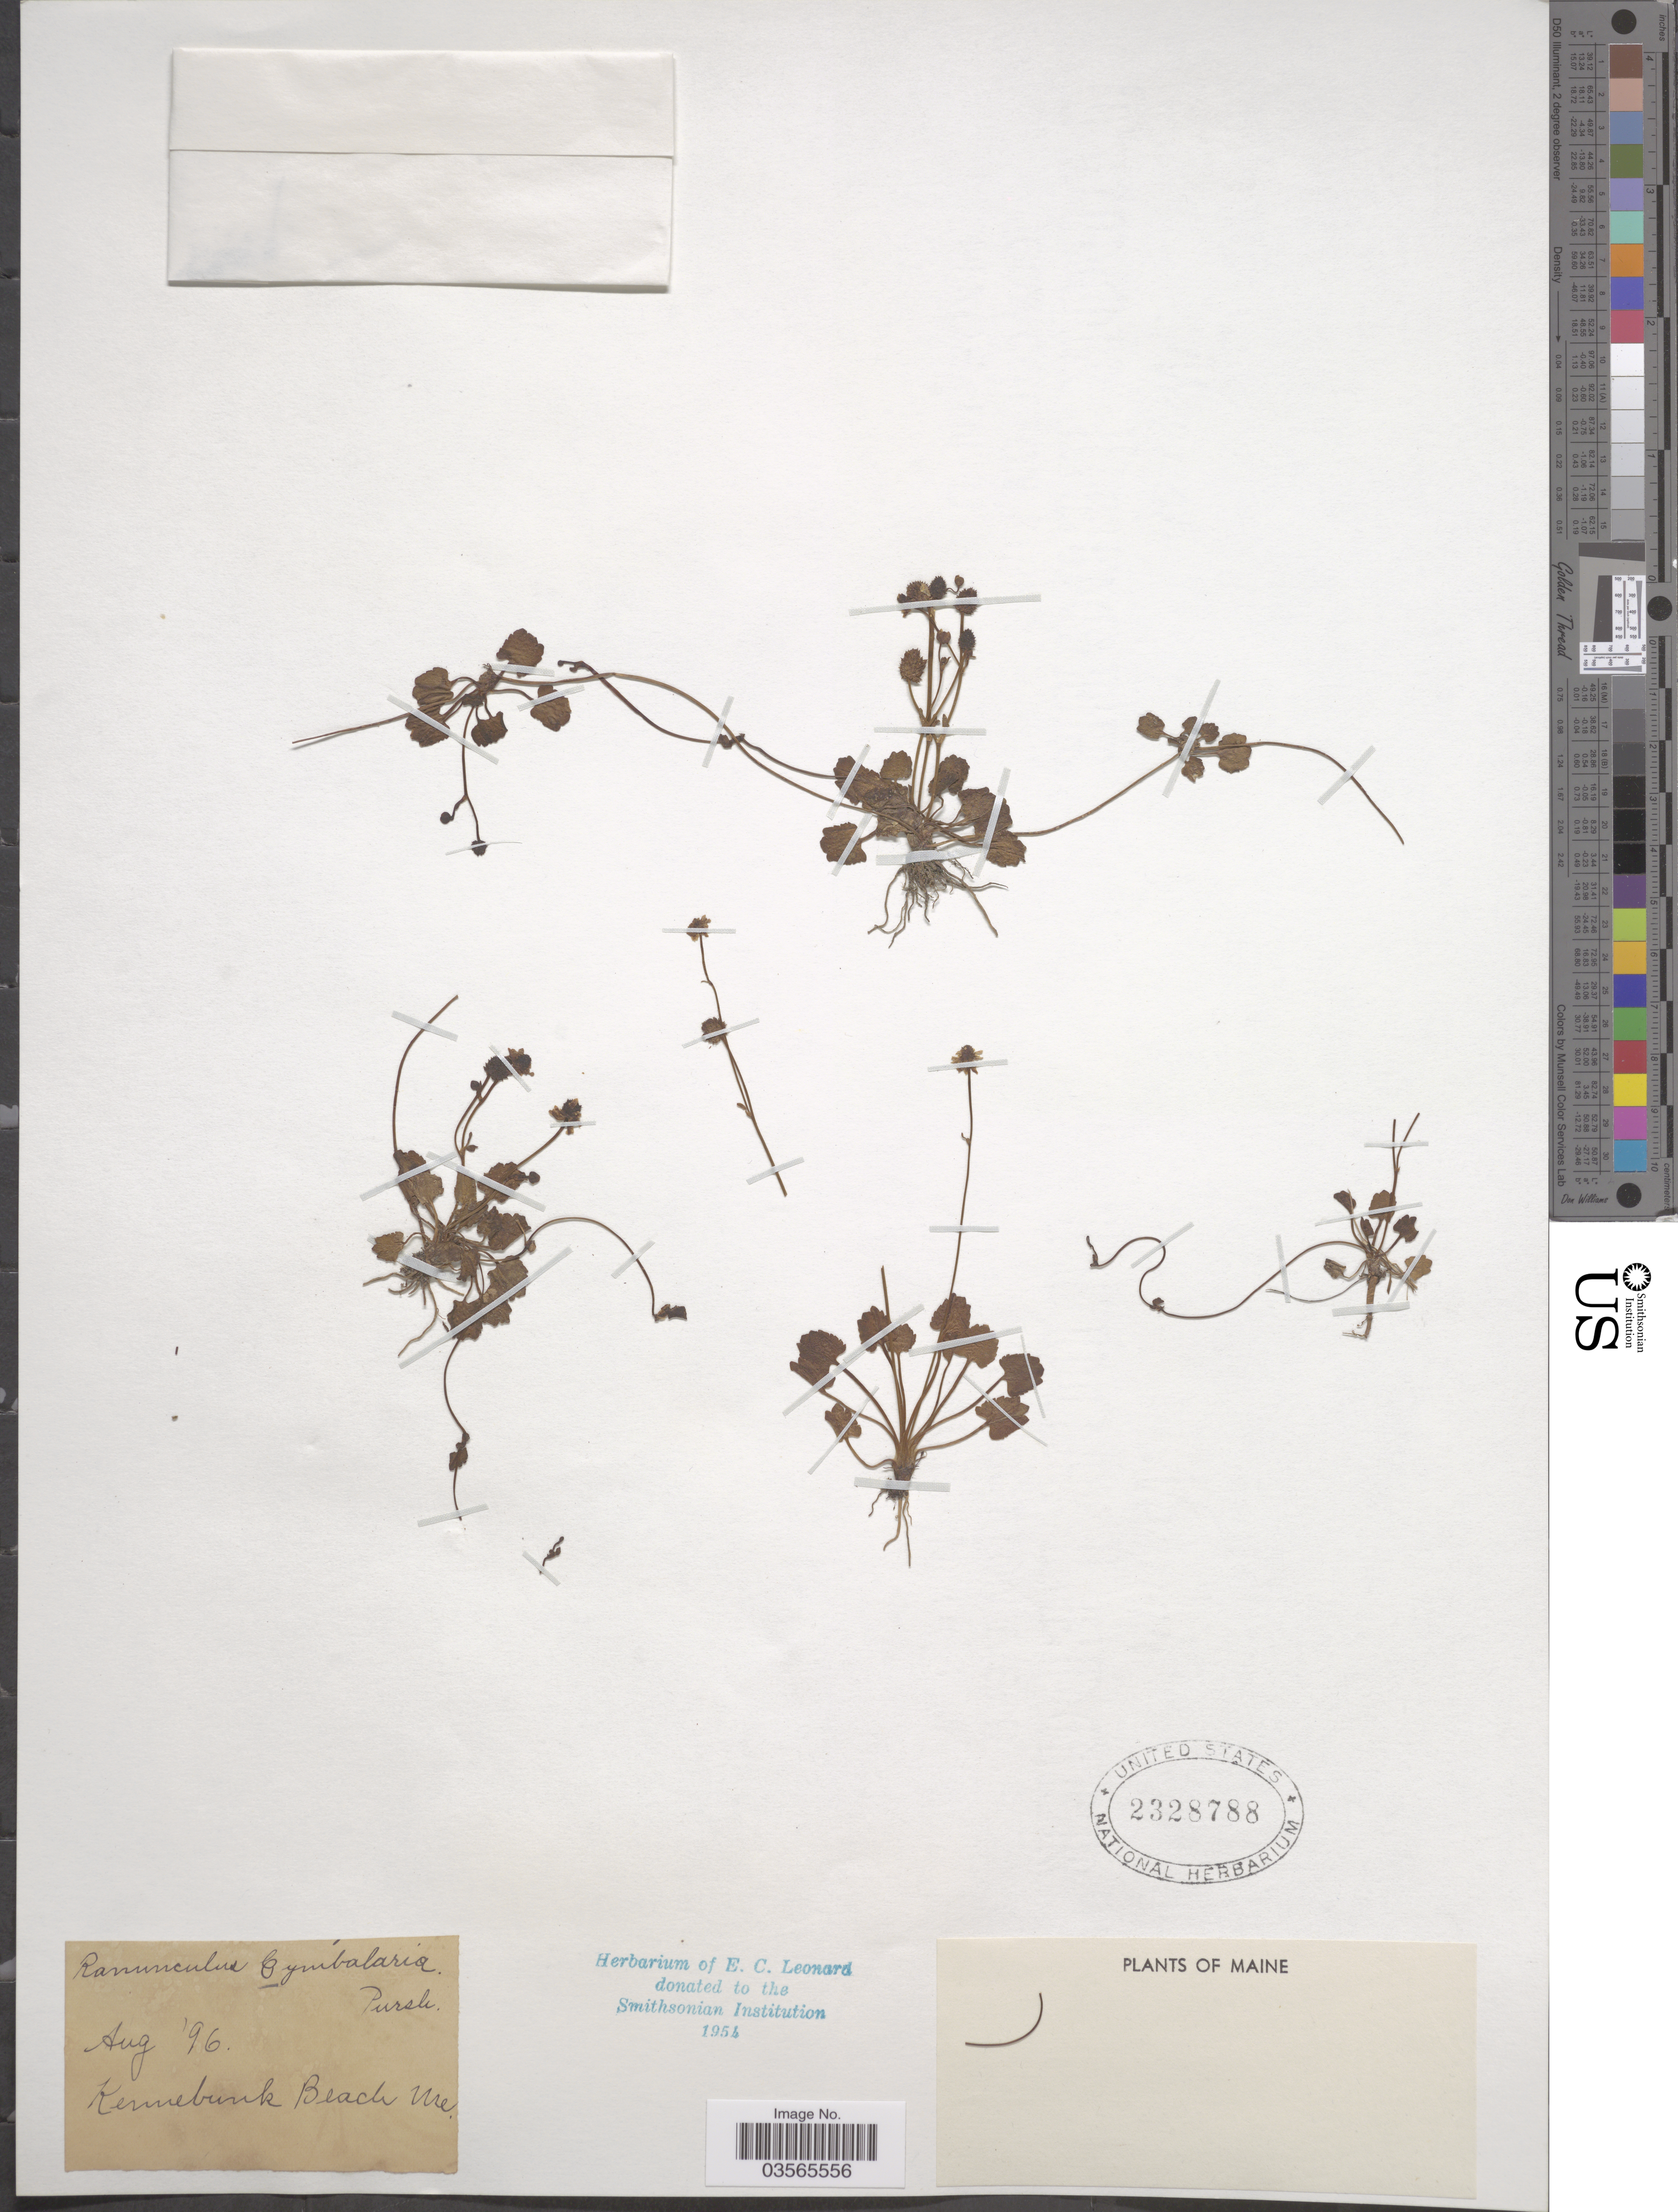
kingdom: Plantae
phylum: Tracheophyta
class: Magnoliopsida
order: Ranunculales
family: Ranunculaceae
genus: Halerpestes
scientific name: Halerpestes cymbalaria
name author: (Pursh) Greene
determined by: Strong, M. T., (US), Smithsonian Institution - National Museum of Natural History (UNITED STATES)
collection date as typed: Transcribed d/m/y: /8/96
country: United States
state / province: Maine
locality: Kennebunk Beach Me.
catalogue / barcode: US 2328788